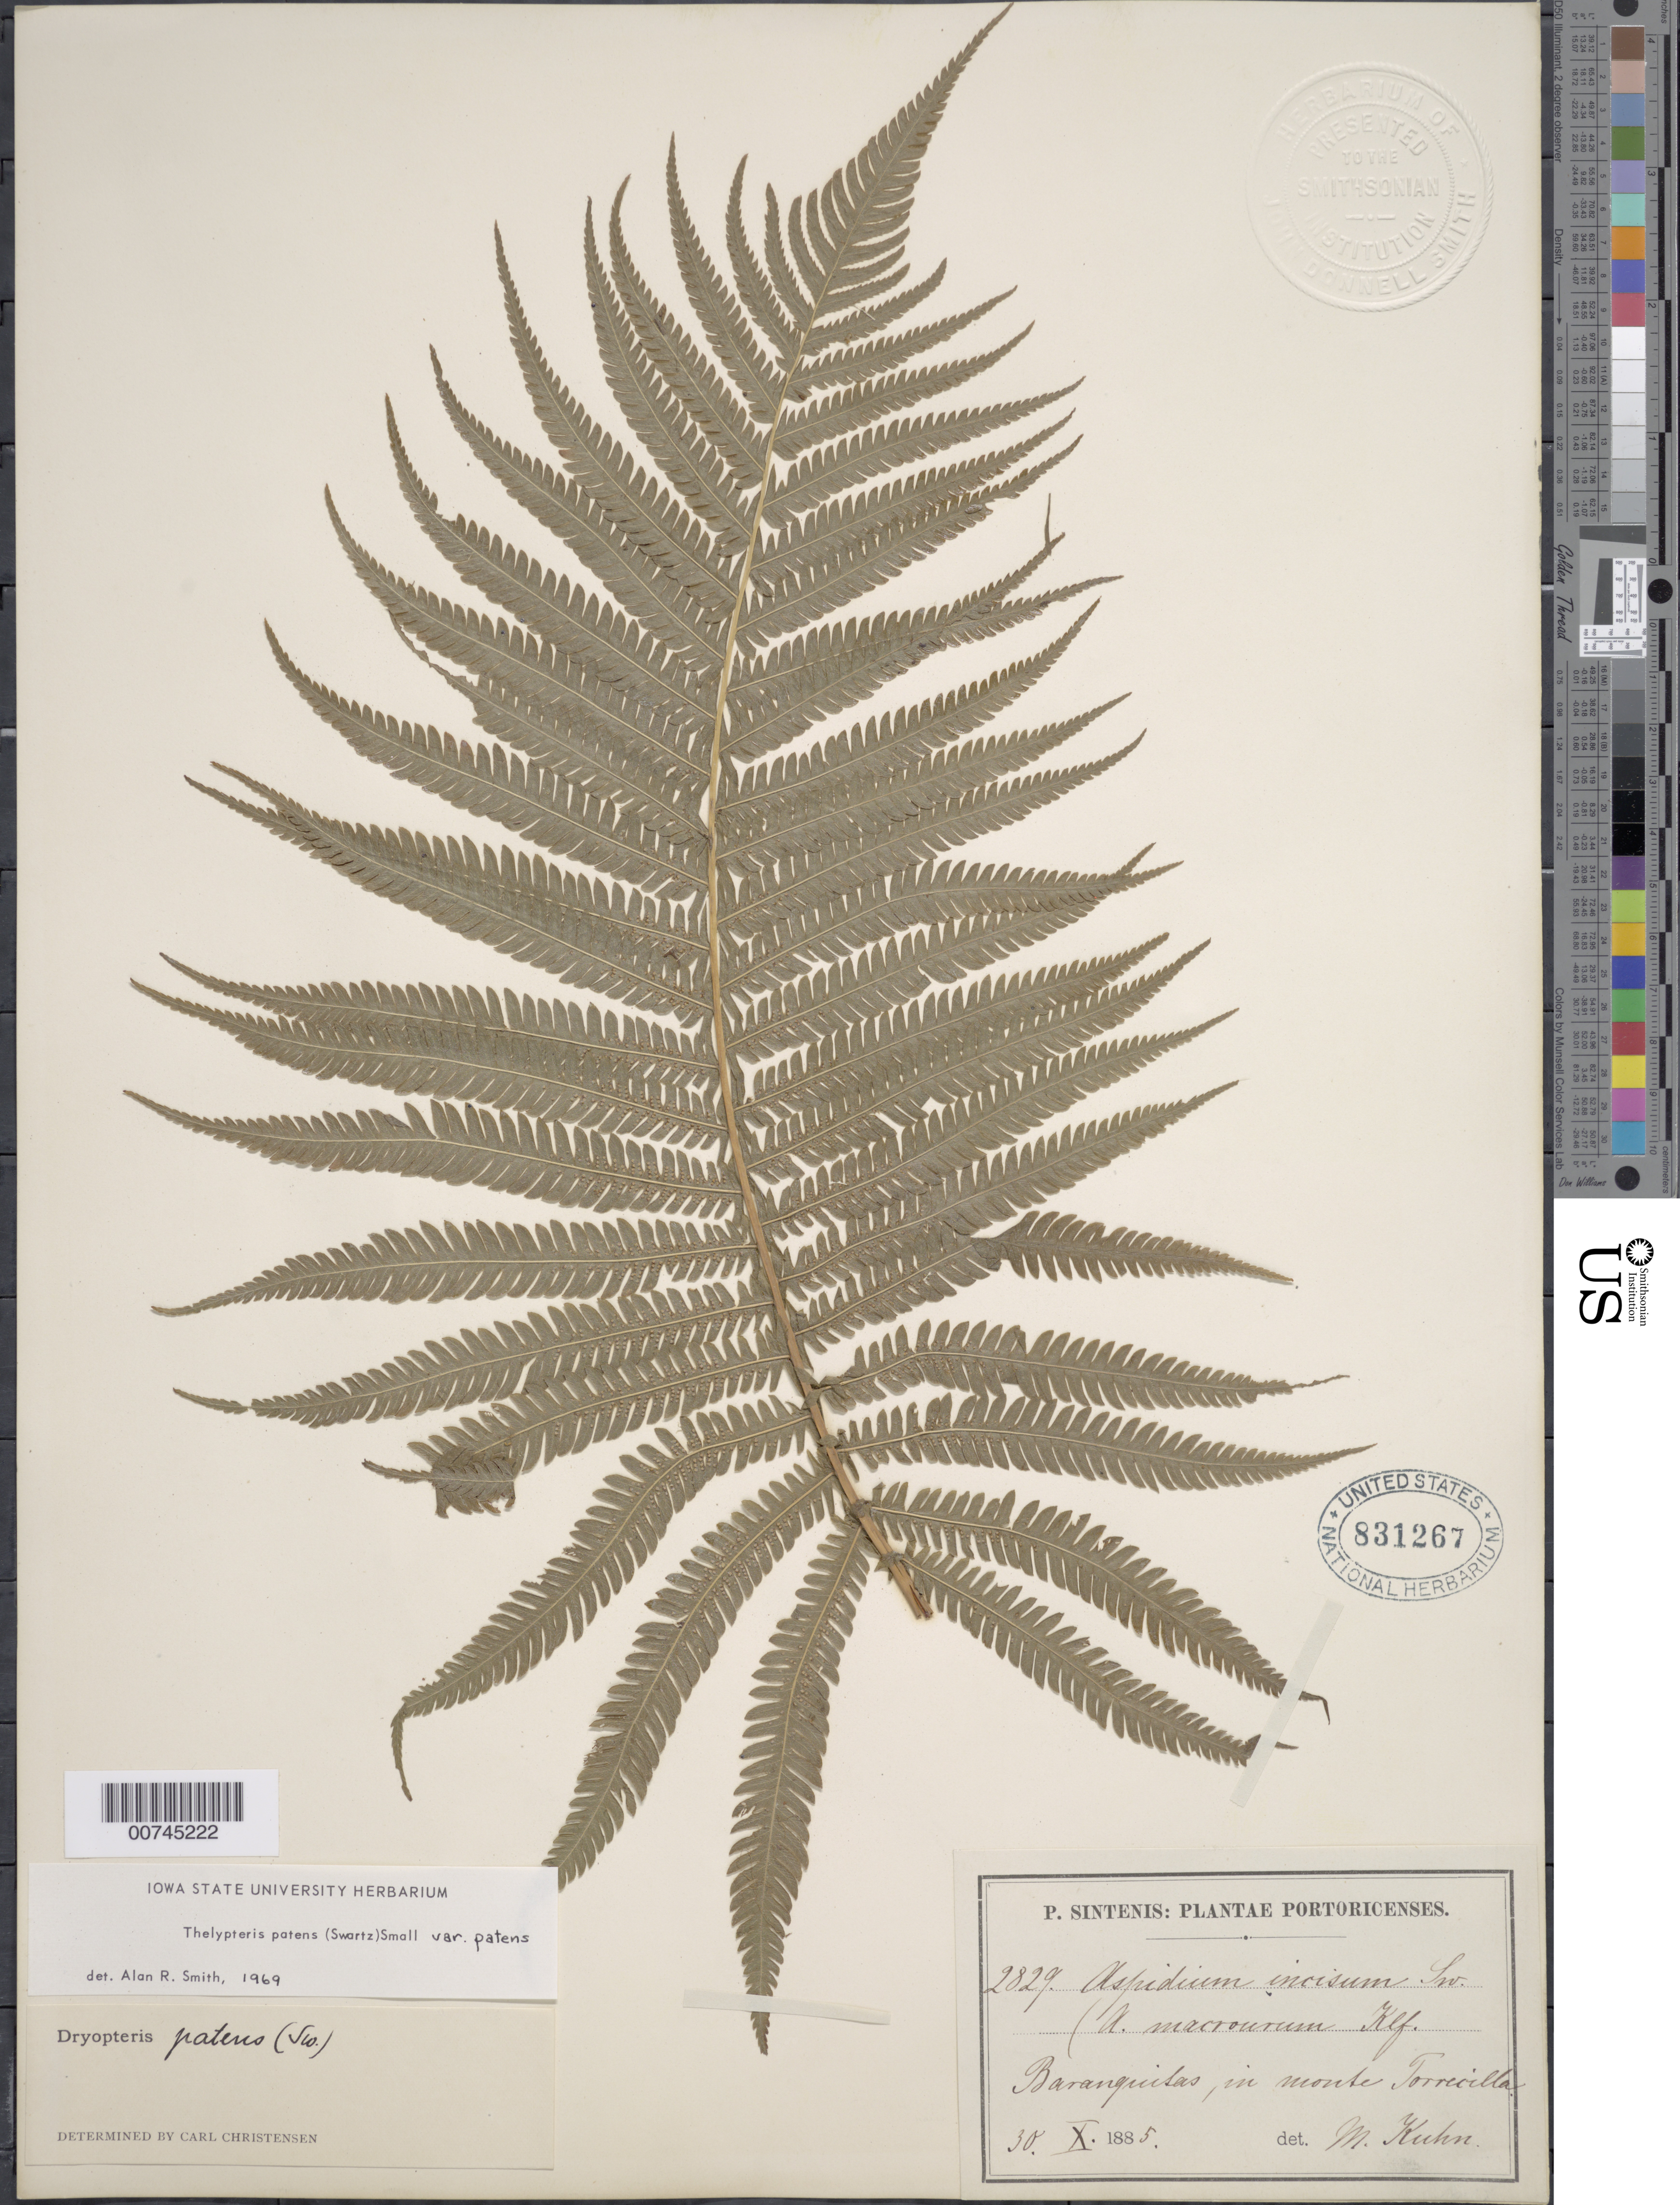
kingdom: Plantae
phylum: Tracheophyta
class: Polypodiopsida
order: Polypodiales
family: Thelypteridaceae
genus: Christella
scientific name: Christella patens var. patens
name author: (Sw.) Holttum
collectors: P. Sintenis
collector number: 2829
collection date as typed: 30 Oct 1885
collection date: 1885-10-30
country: Puerto Rico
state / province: Barranquitas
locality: Barranquitas, in monte Torrecilla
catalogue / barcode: US 831267